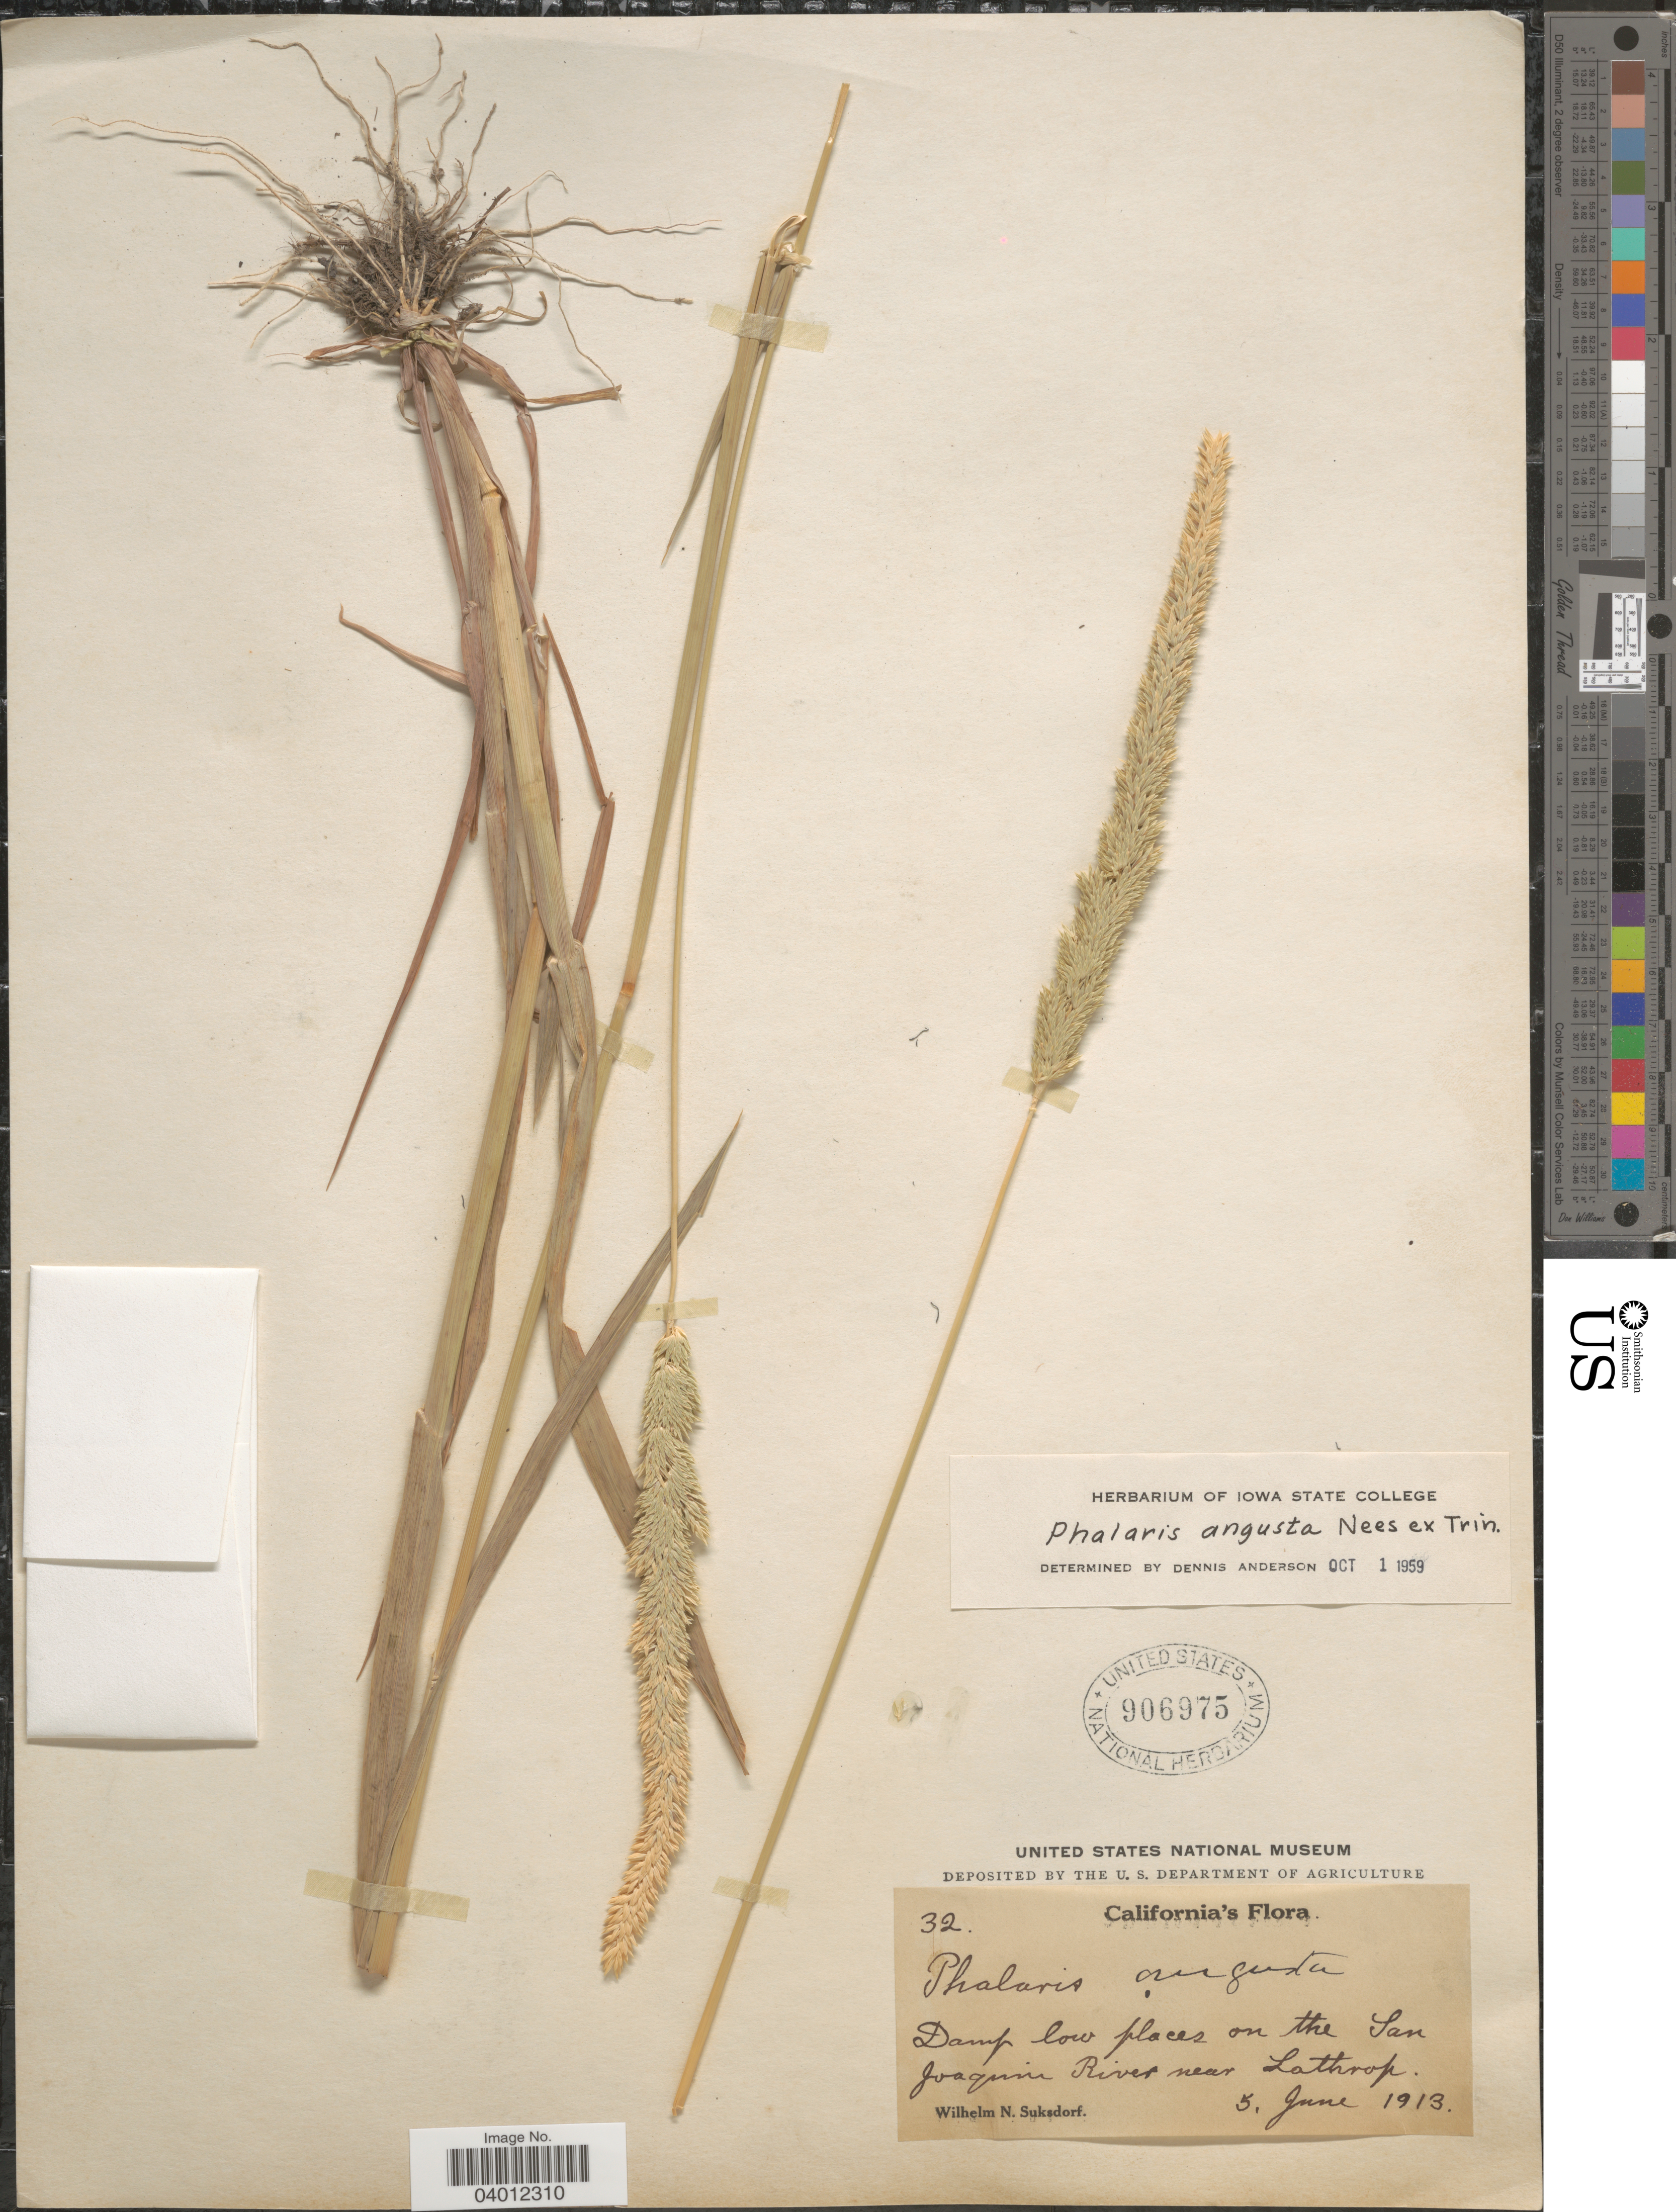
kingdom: Plantae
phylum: Tracheophyta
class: Liliopsida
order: Poales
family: Poaceae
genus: Phalaris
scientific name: Phalaris angusta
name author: Nees ex Trin.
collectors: W. N. Suksdorf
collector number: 32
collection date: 1913-06-05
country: United States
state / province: California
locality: Damp low places on the San Joaquin River near Lathrop.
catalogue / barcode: US 906975